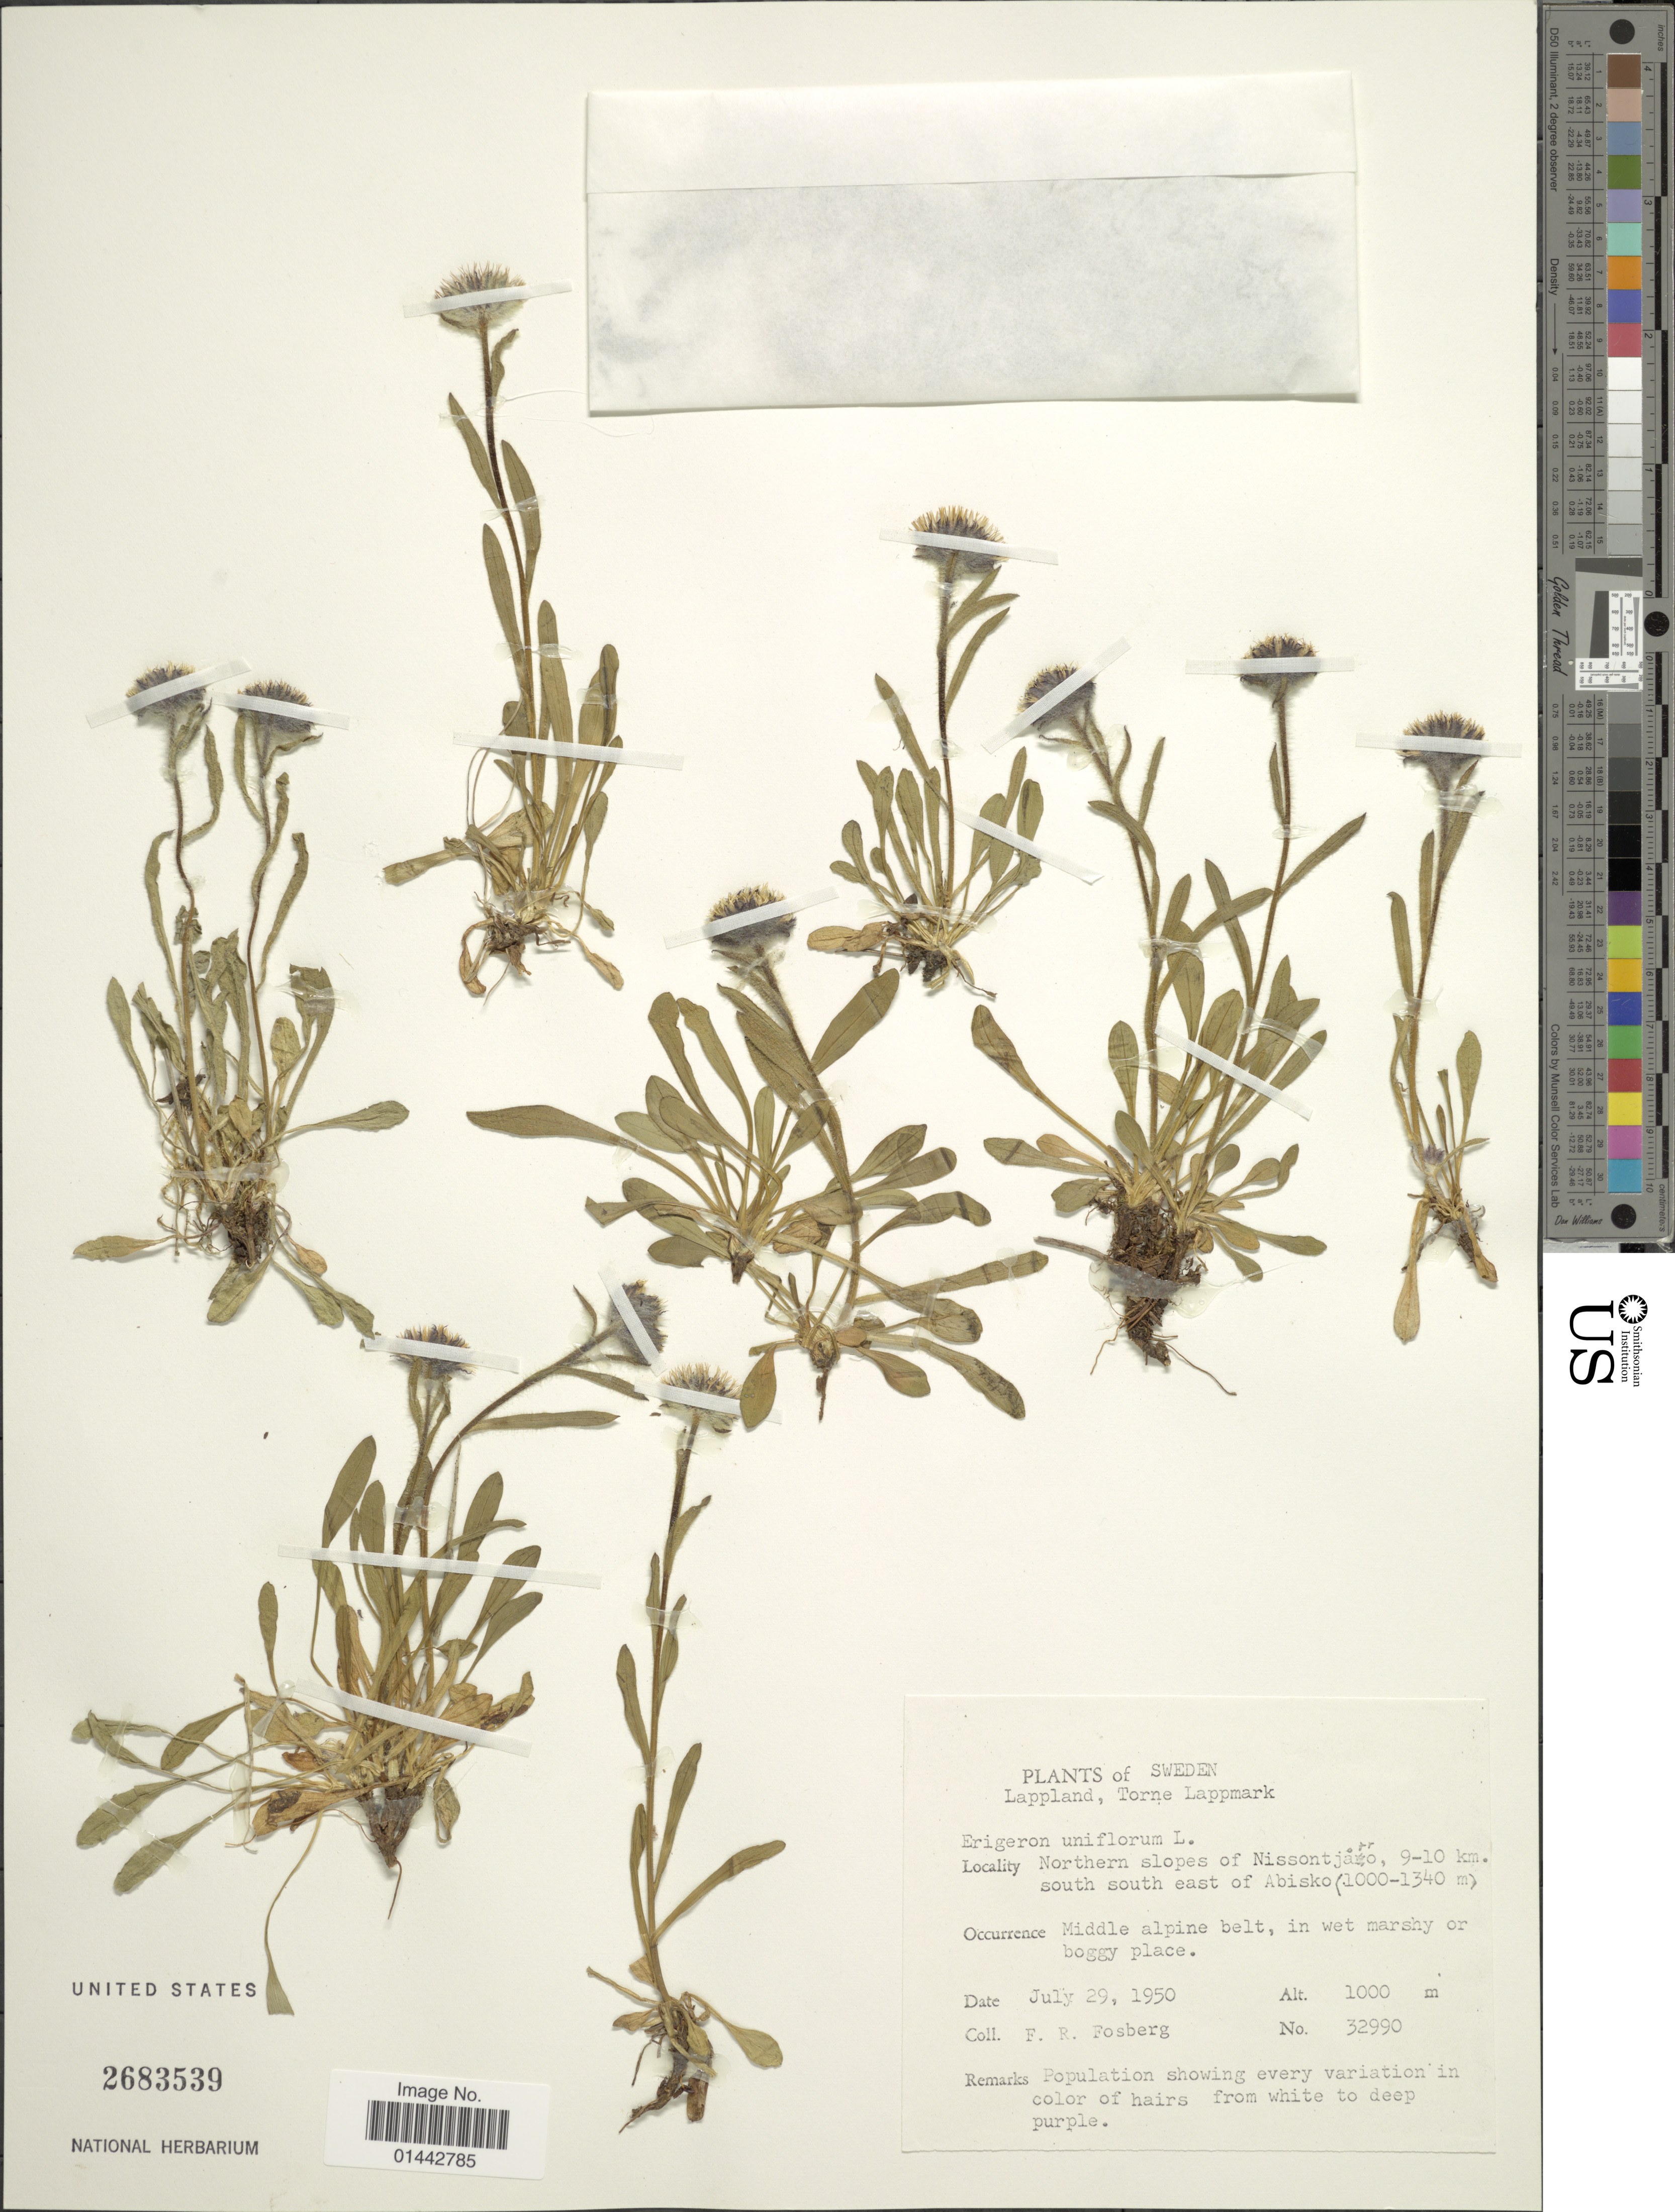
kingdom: Plantae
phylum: Tracheophyta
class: Magnoliopsida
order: Asterales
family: Asteraceae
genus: Erigeron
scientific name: Erigeron uniflorus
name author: L.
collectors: F. R. Fosberg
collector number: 32990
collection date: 1950-07-29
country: Sweden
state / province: Norrbotten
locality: Lappland, Torne Lappmark, northern slopes of Nissontatto, 9-10 km. south south east of Abisko, boudler field, in middle alpine belt.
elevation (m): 1000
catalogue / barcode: US 2683539